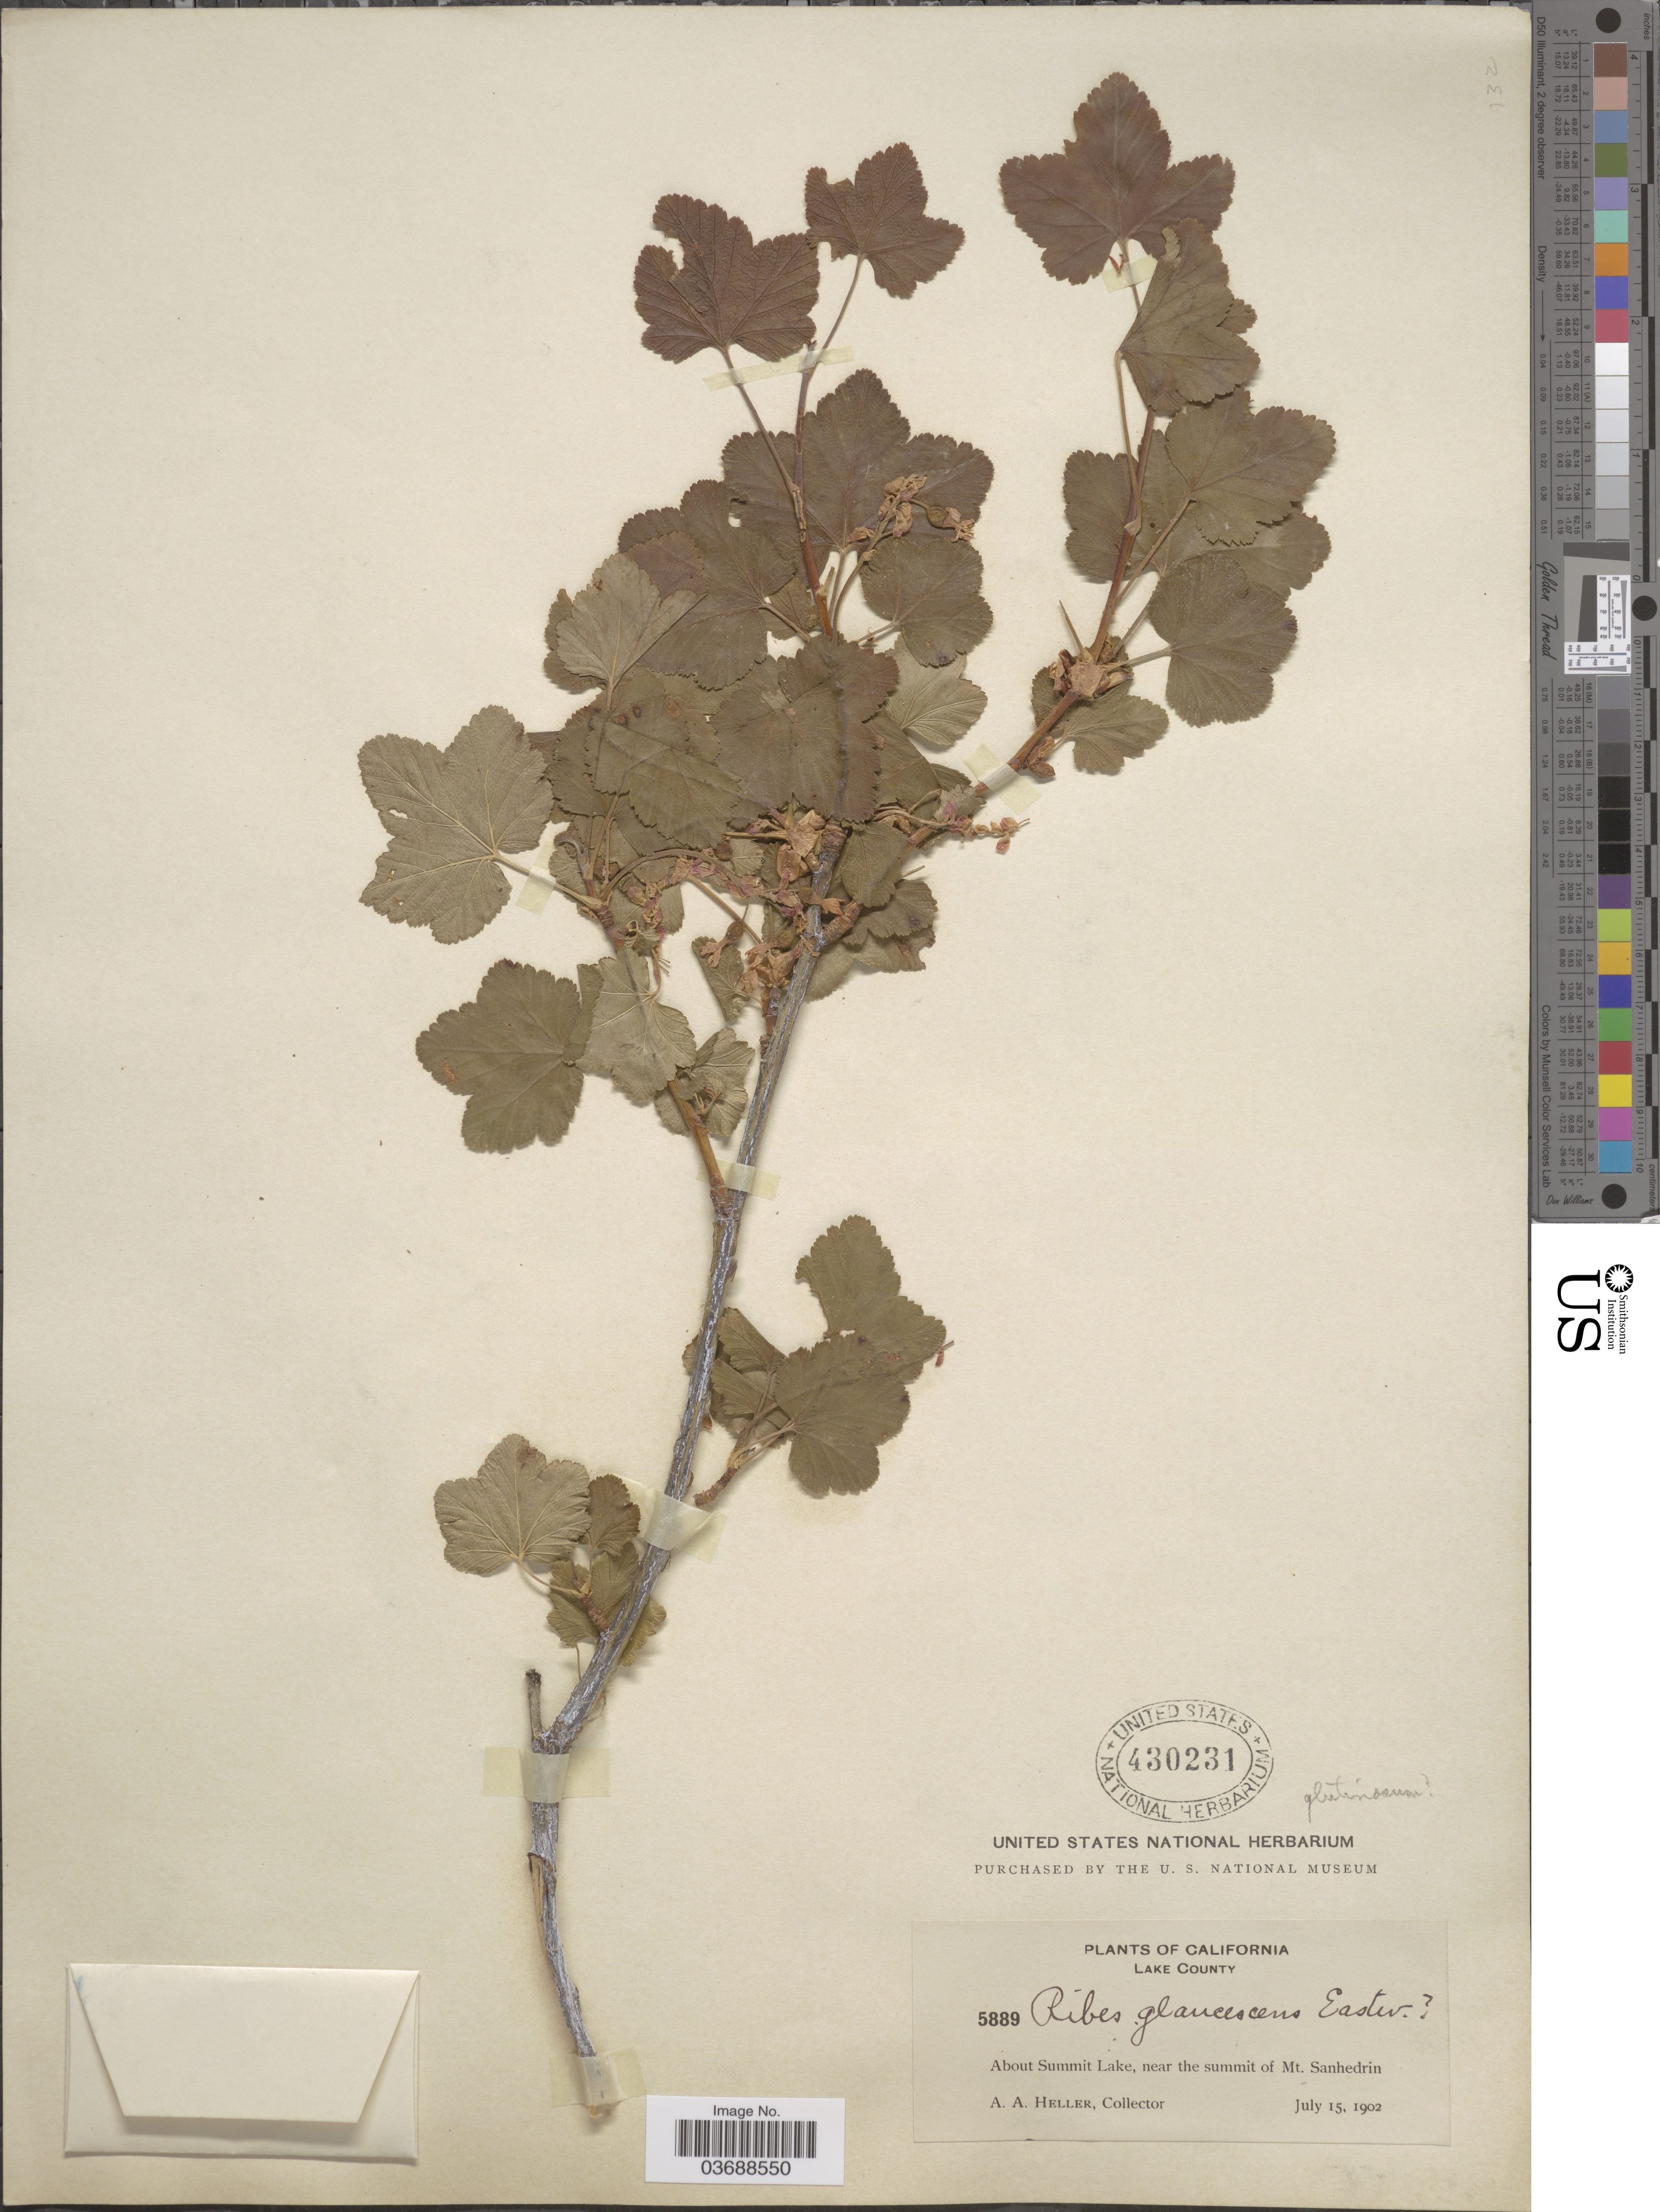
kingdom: Plantae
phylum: Tracheophyta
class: Magnoliopsida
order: Saxifragales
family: Grossulariaceae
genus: Ribes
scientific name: Ribes nevadense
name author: Kellogg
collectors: A. A. Heller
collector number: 5889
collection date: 1902-07-15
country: United States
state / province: California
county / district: Lake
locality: Lake County. About Summit Lake, near the summit of Mt. Sanhedrin.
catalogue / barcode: US 430231